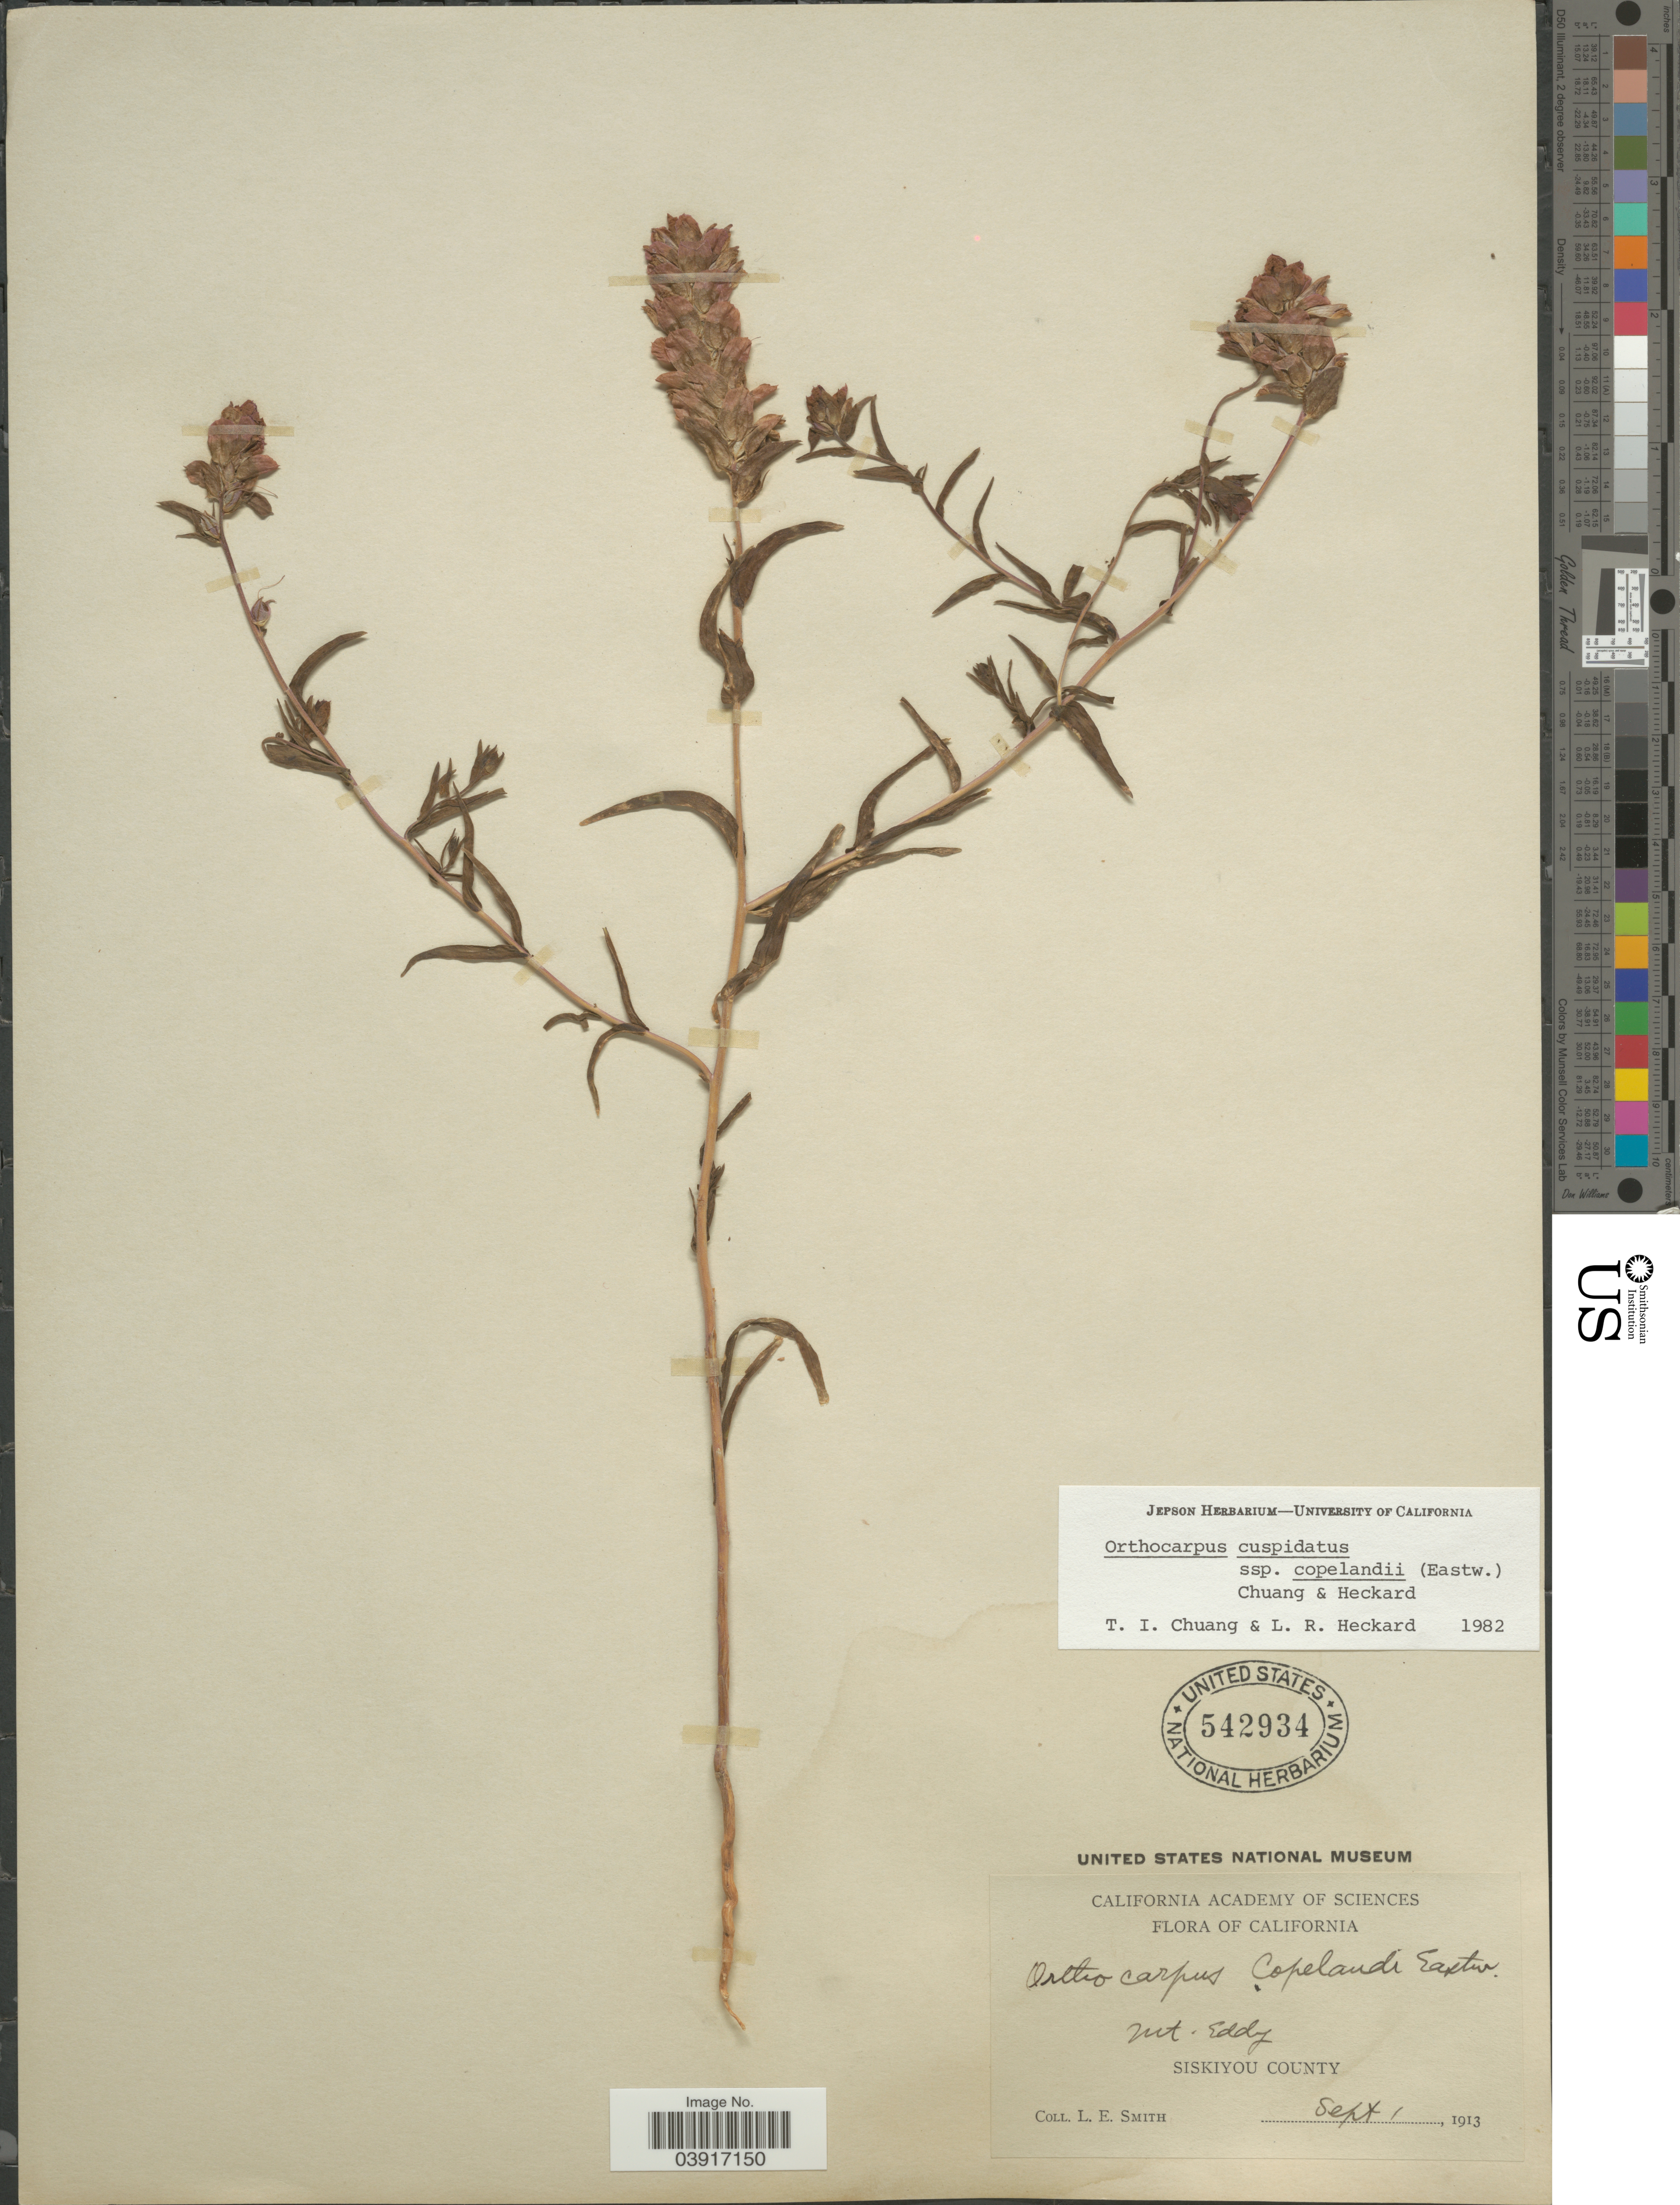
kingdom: Plantae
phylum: Tracheophyta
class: Magnoliopsida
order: Lamiales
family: Orobanchaceae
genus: Orthocarpus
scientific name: Orthocarpus cuspidatus subsp. copelandii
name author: (Eastw.) T.I. Chuang & Heckard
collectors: L. E. Smith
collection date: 1913-09-01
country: United States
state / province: California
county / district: Siskiyou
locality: Mt. Eddy, Siskiyou County.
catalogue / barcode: US 542934